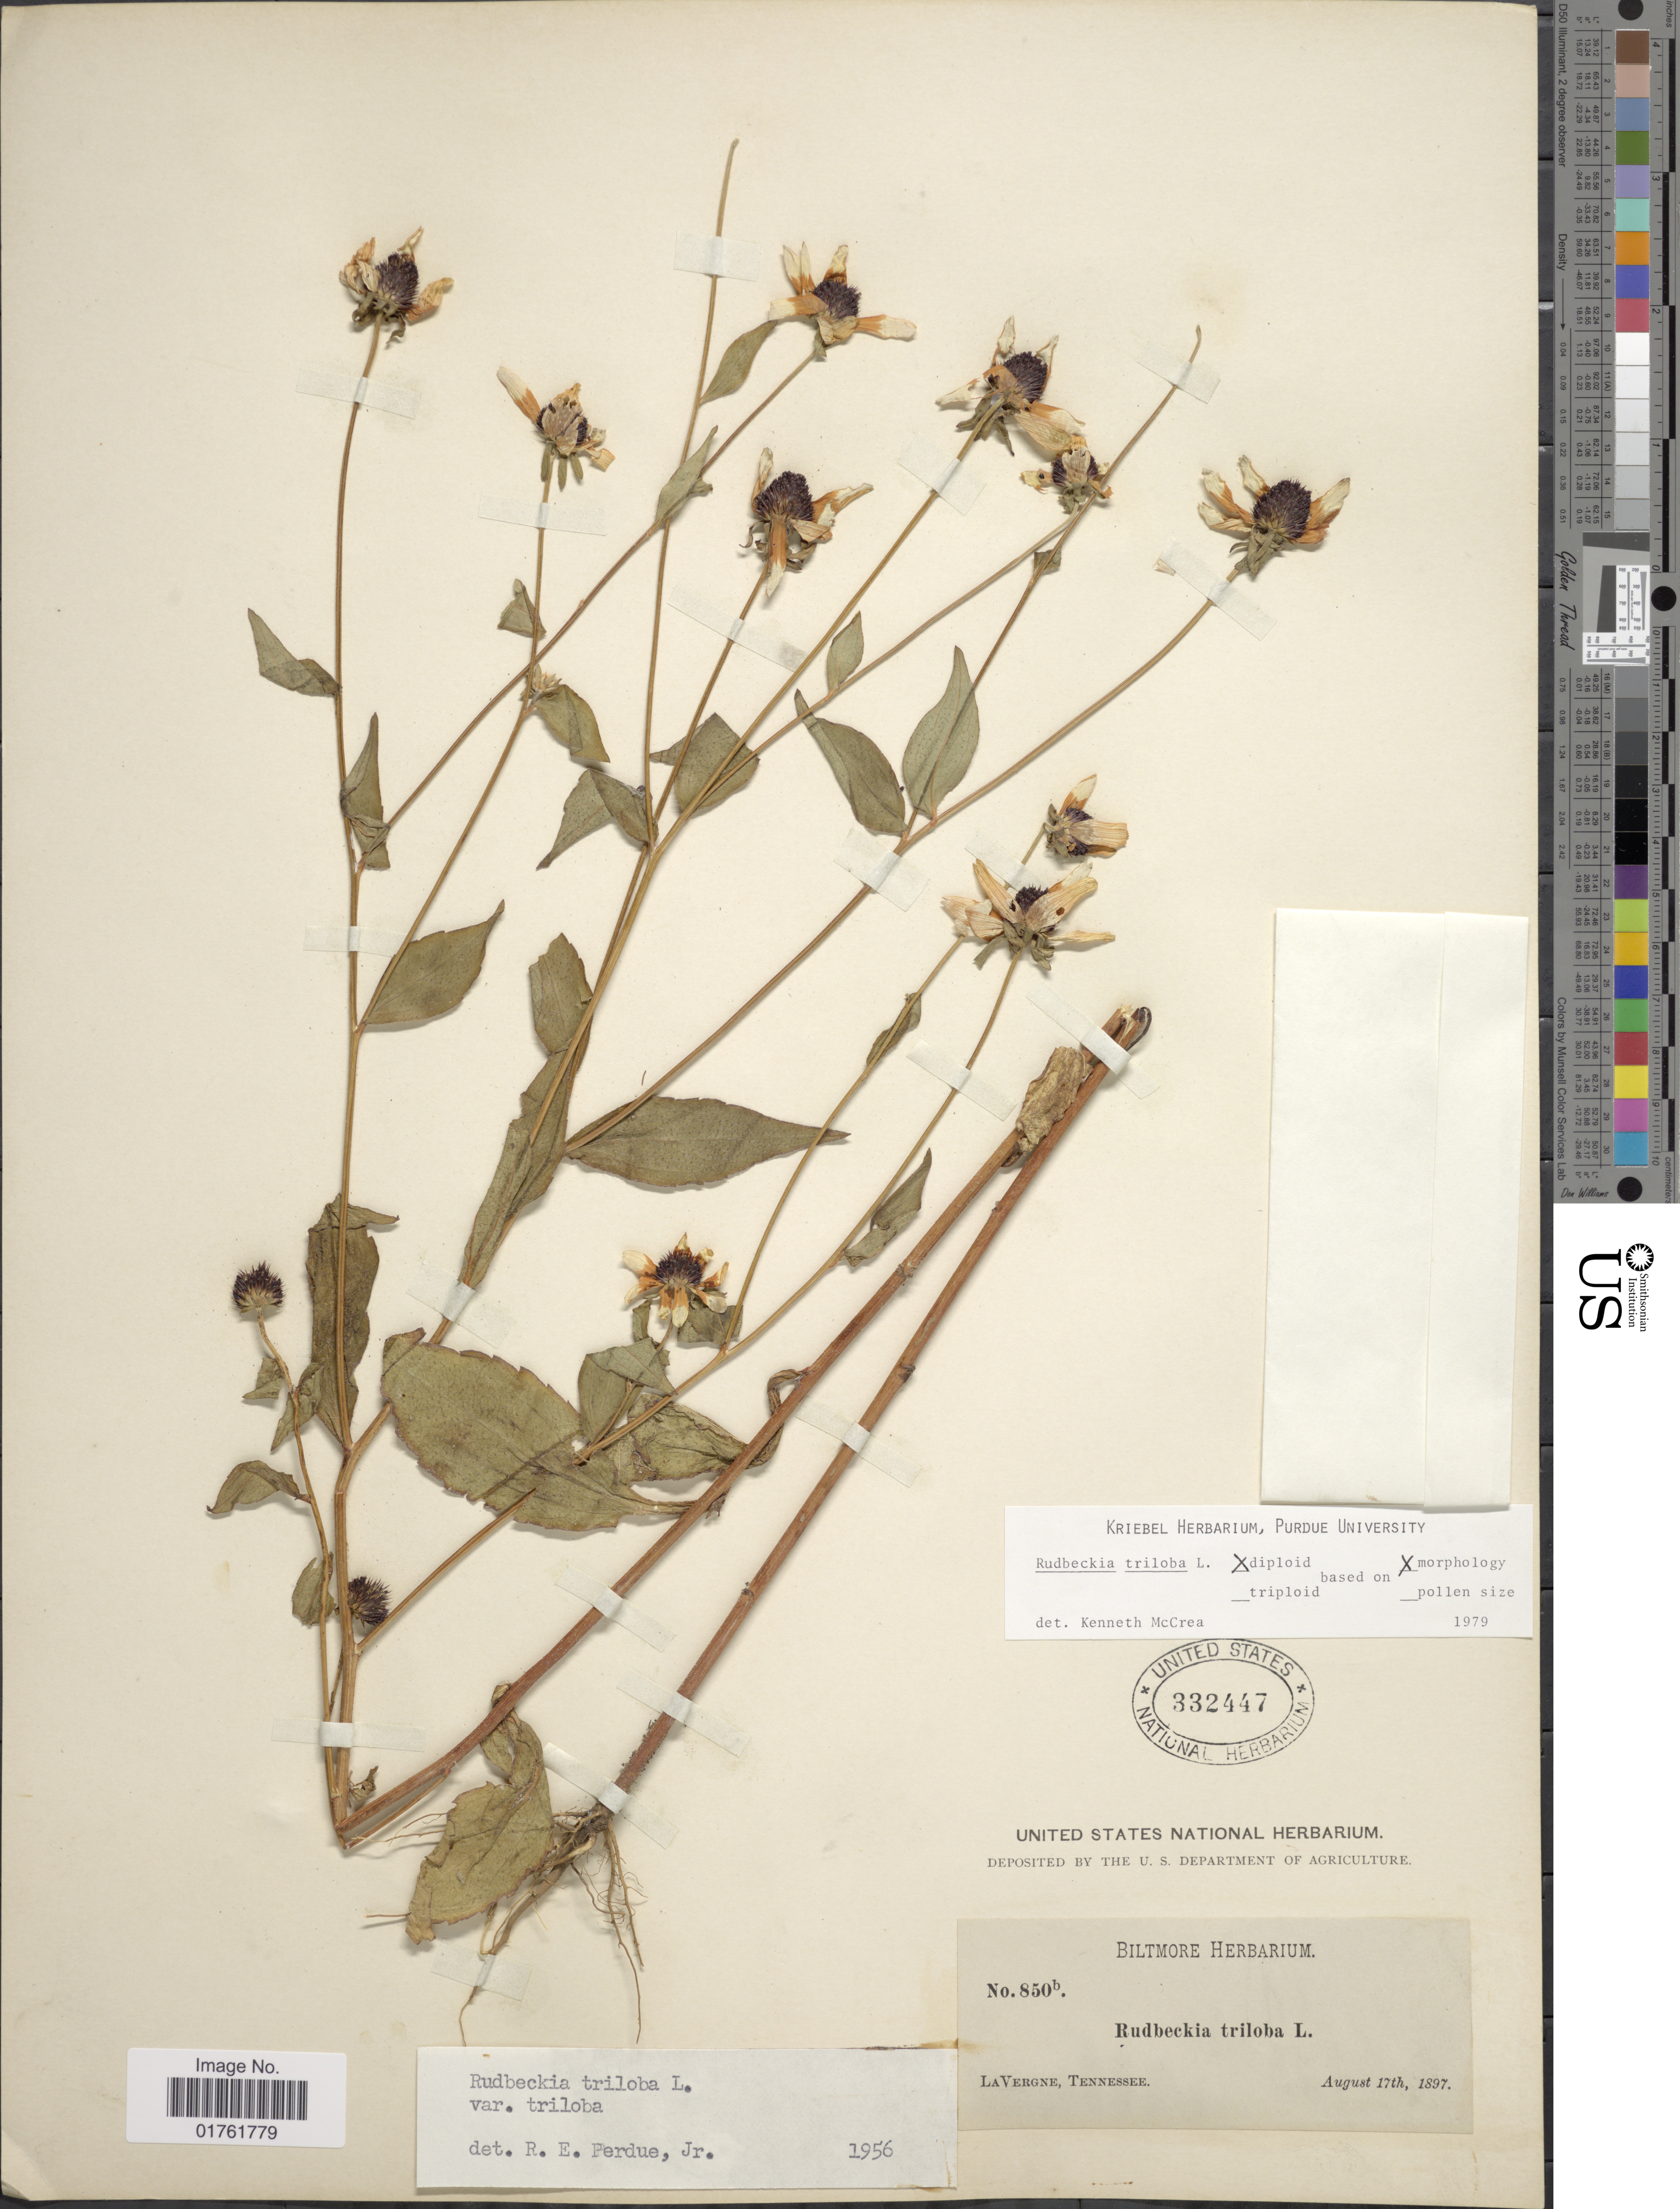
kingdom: Plantae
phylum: Tracheophyta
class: Magnoliopsida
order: Asterales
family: Asteraceae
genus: Rudbeckia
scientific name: Rudbeckia triloba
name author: L.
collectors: ex herb. Biltmore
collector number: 850b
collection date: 1897-08-17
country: United States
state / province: Tennessee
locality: La Vergne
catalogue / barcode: US 332447